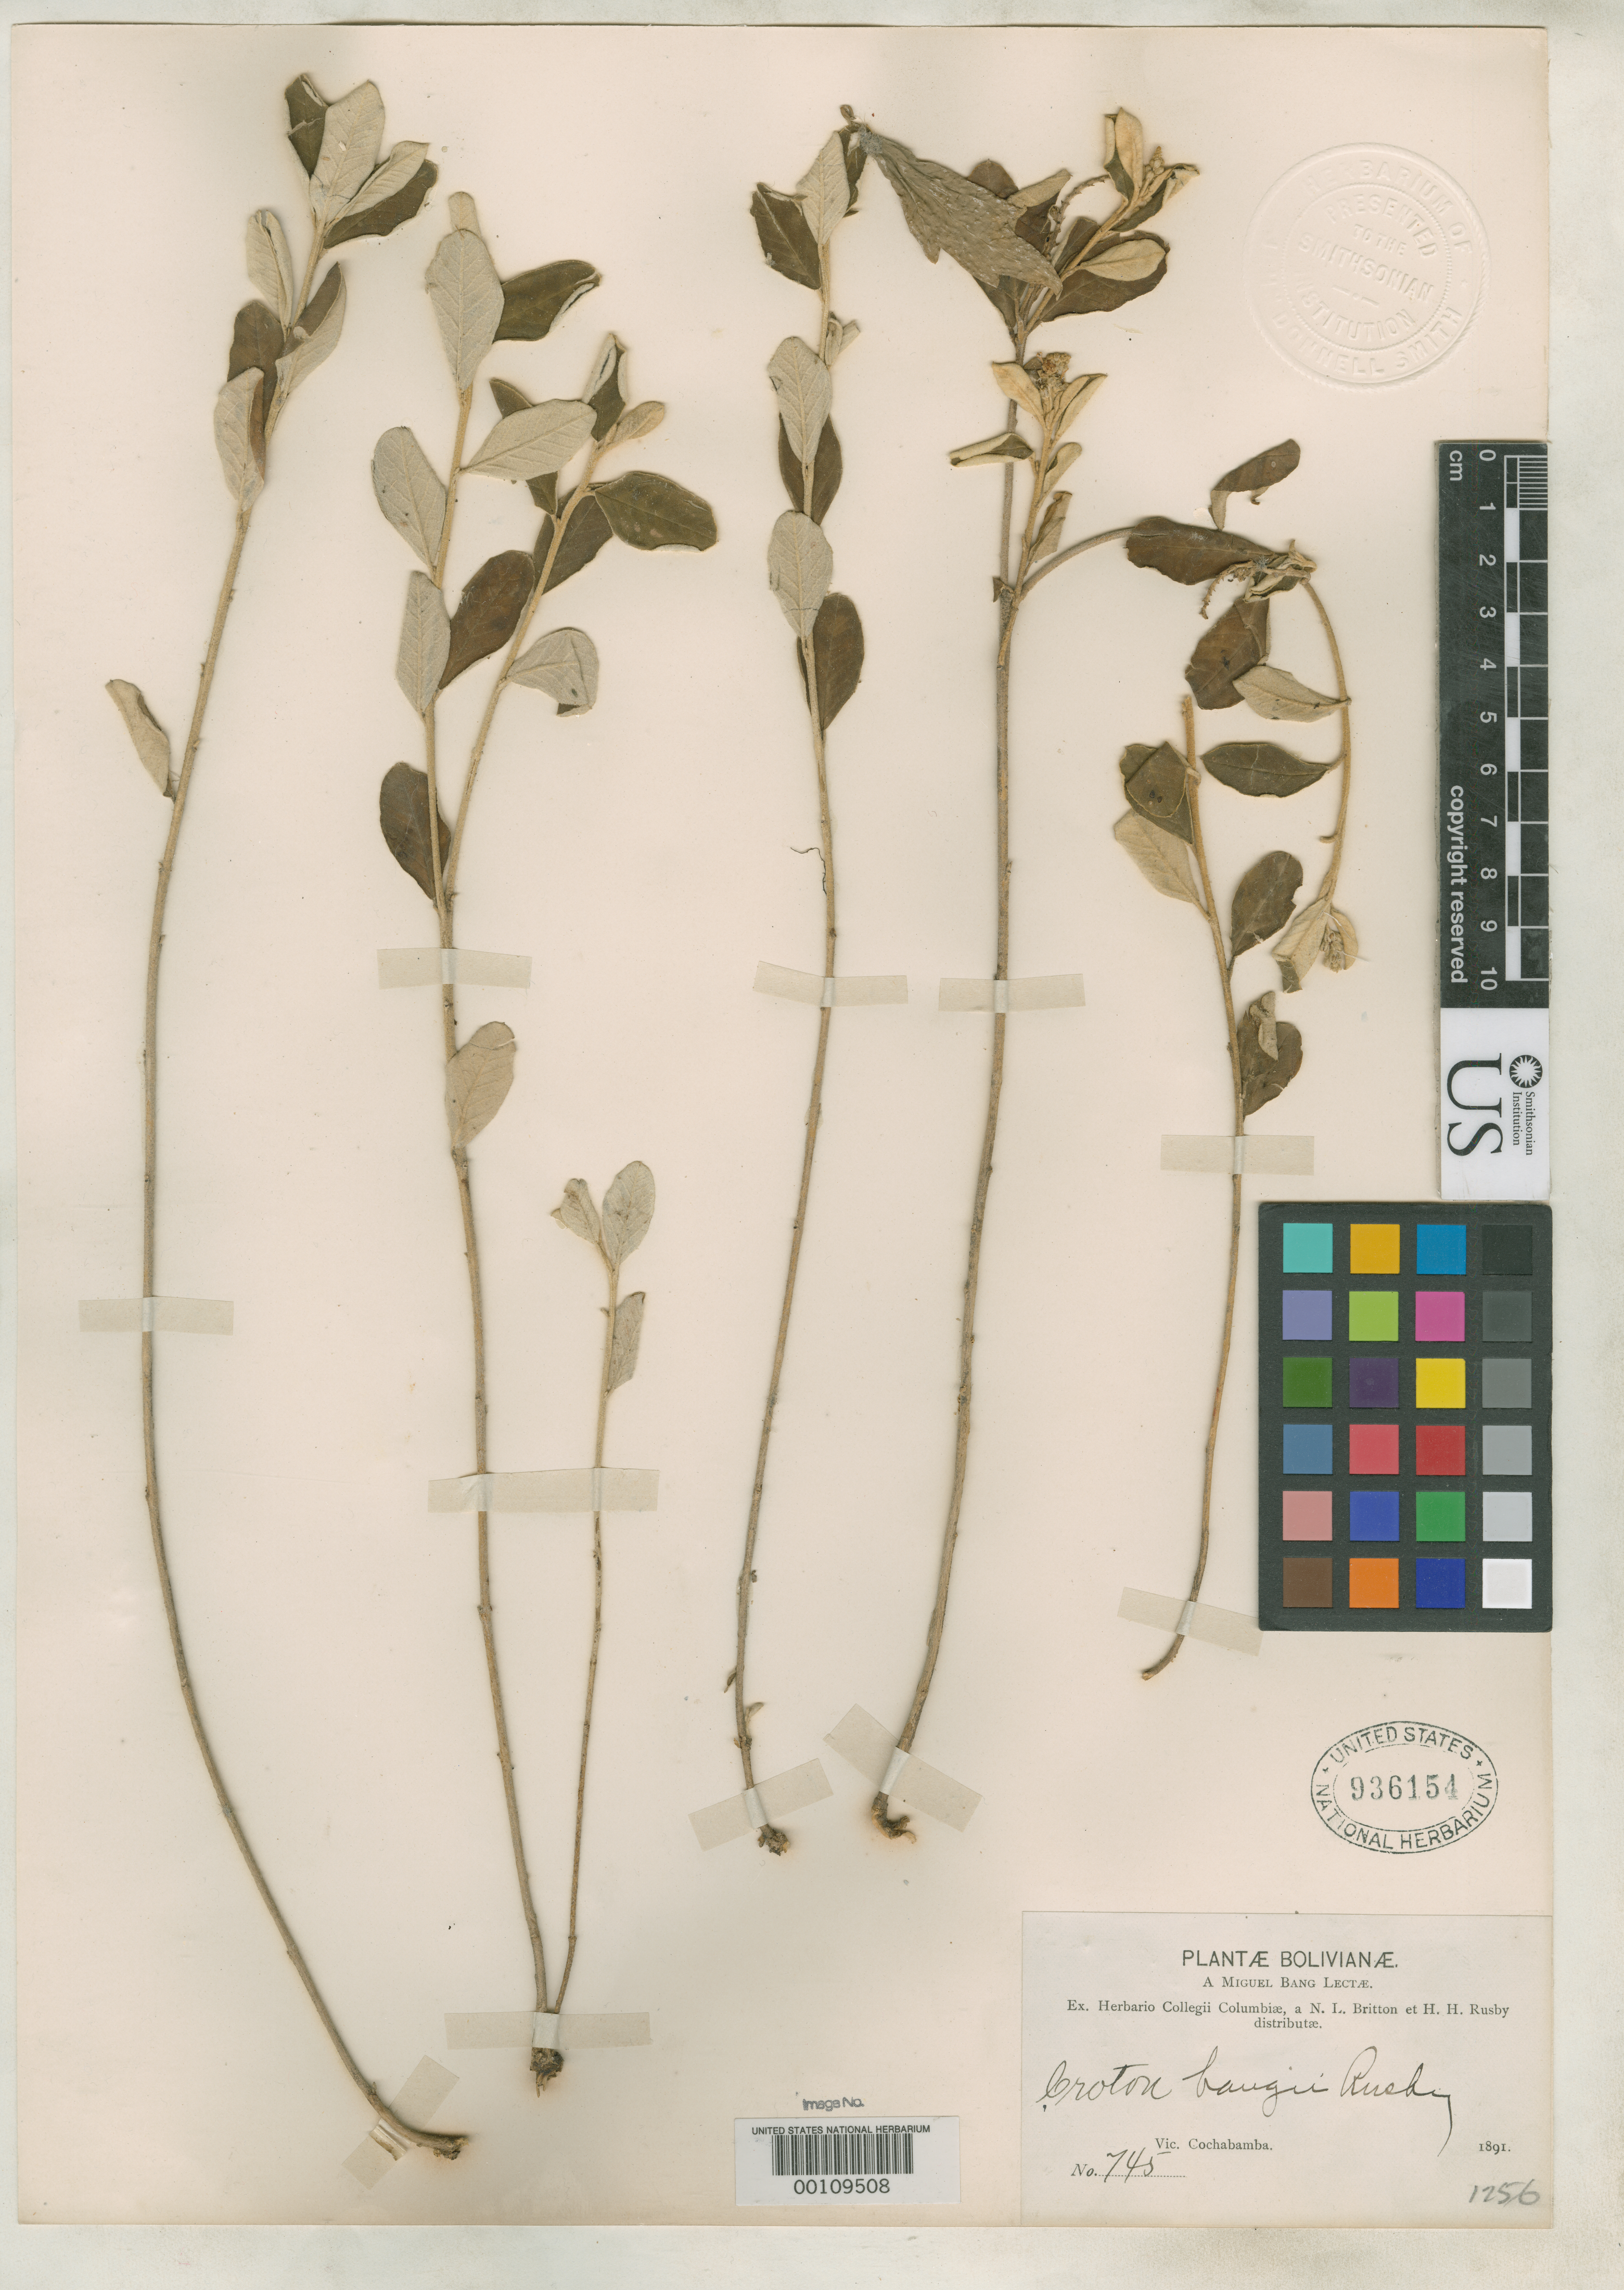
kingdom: Plantae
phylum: Tracheophyta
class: Magnoliopsida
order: Malpighiales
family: Euphorbiaceae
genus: Croton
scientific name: Croton bangii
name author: Rusby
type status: Isotype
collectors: M. Bang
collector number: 745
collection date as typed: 1891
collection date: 1891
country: Bolivia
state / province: Cochabamba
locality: Vic. Cochabamba.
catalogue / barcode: US 936154